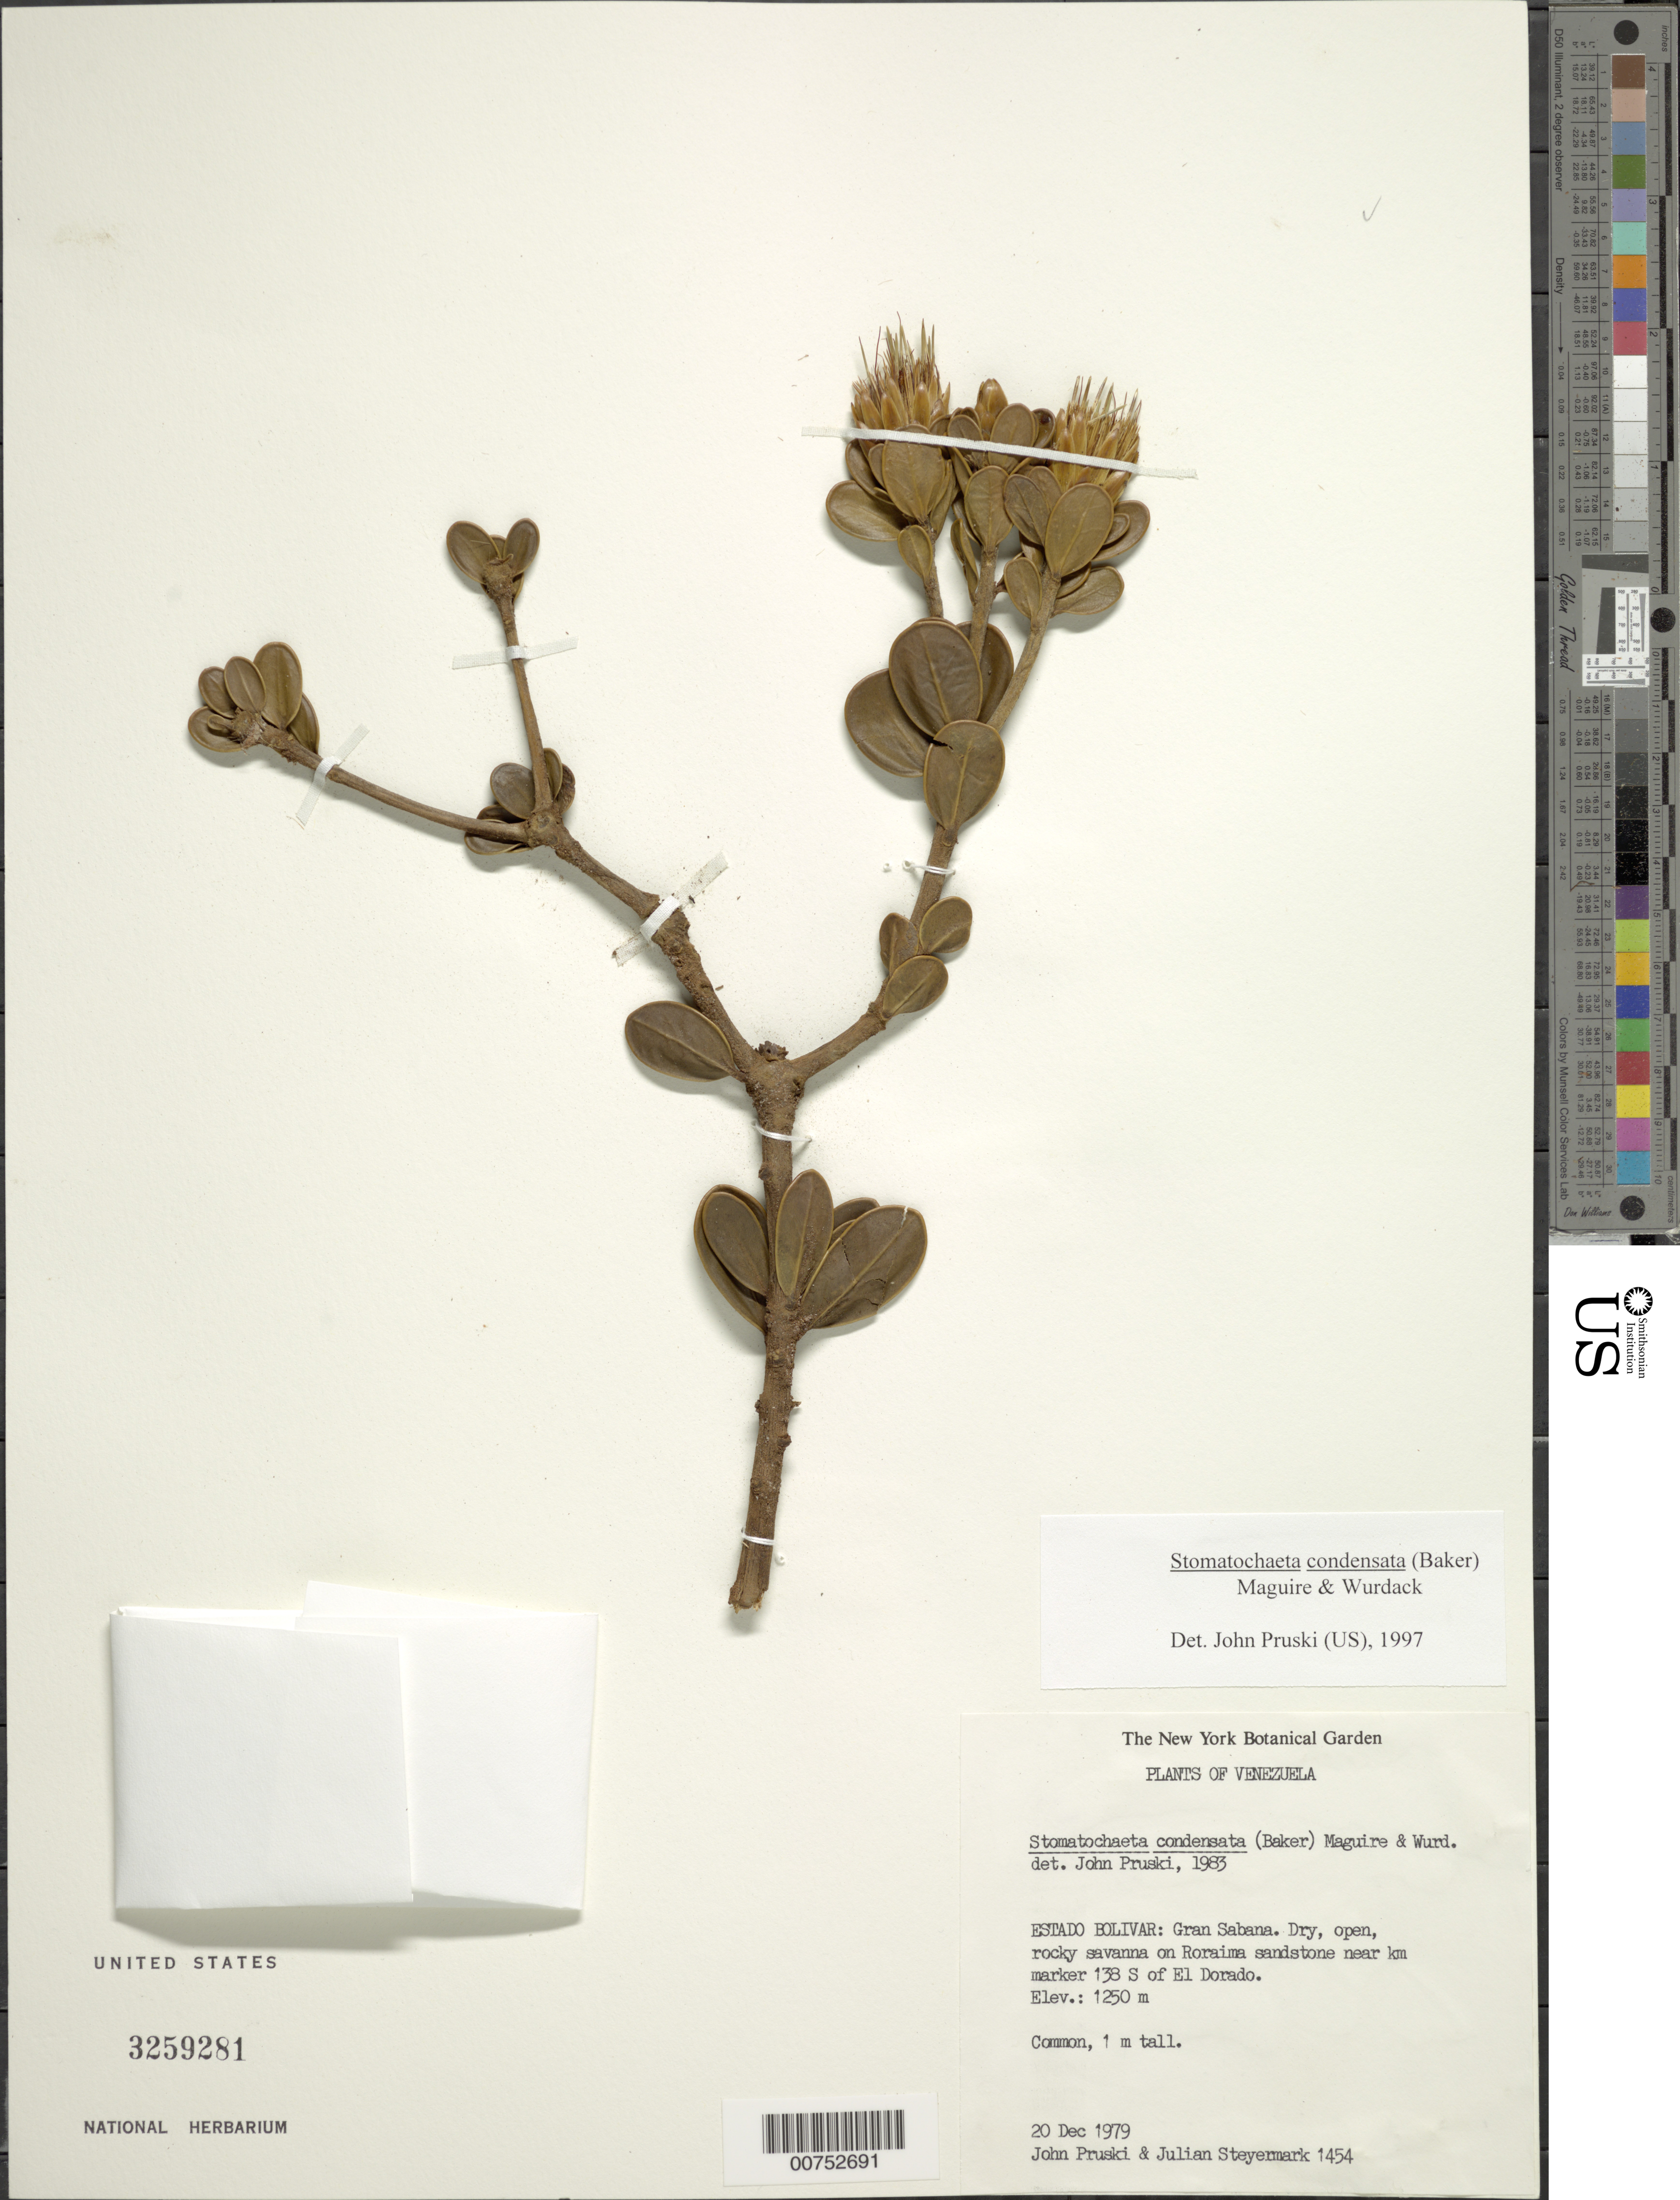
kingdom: Plantae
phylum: Tracheophyta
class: Magnoliopsida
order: Asterales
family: Asteraceae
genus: Stomatochaeta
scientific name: Stomatochaeta condensata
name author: (Baker) Maguire & Wurdack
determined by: Pruski, J. F.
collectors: J. F. Pruski & J. Steyermark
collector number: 1454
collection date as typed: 20-Dec-79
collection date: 1979-12-20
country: Venezuela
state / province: Bolívar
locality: Roraima sandstone near km marker 138 S of El Dorado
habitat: Dry, open, rocky savanna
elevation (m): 1250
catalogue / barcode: US 3259281